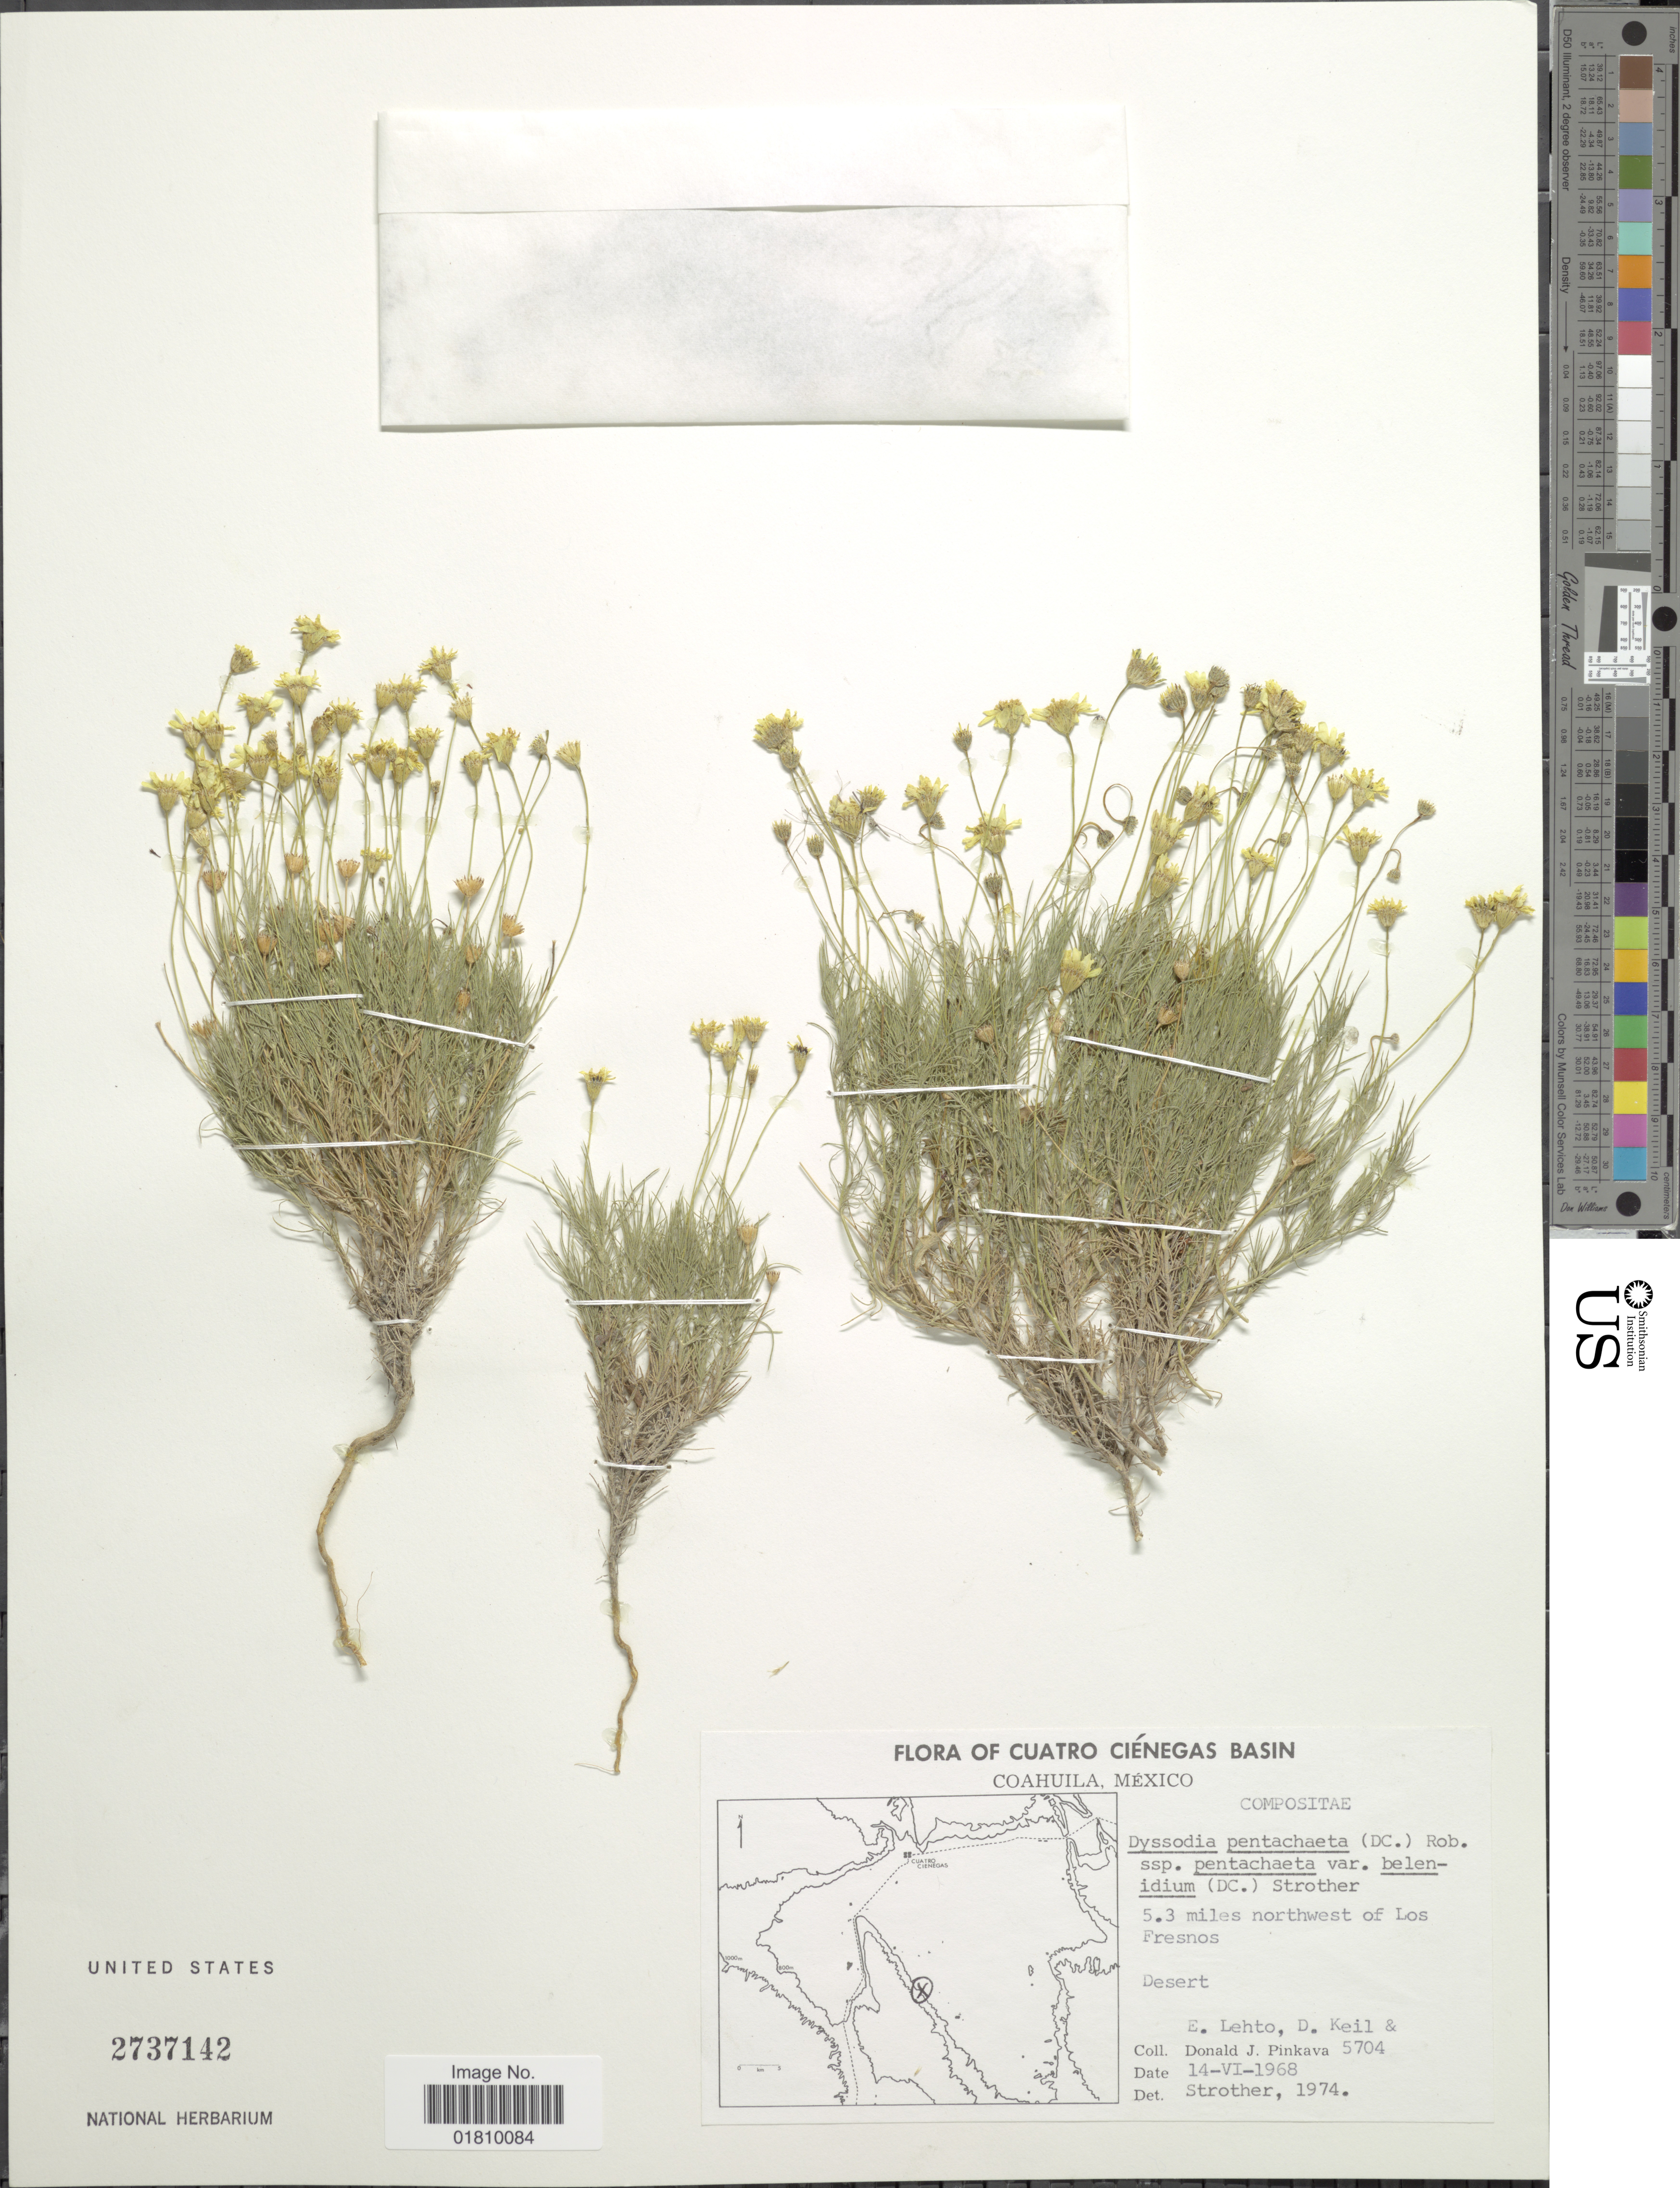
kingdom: Plantae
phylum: Tracheophyta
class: Magnoliopsida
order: Asterales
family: Asteraceae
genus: Thymophylla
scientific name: Thymophylla pentachaeta var. belenidium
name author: (DC.) Strother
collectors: D. J. Pinkava, E. Lehto & D. J. Keil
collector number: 5704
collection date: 1968-06-14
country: Mexico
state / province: Coahuila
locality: Cuatro Ciénegas Basin, 5.3 miles northwest of Los Fresnos, Desert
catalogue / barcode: US 2737142